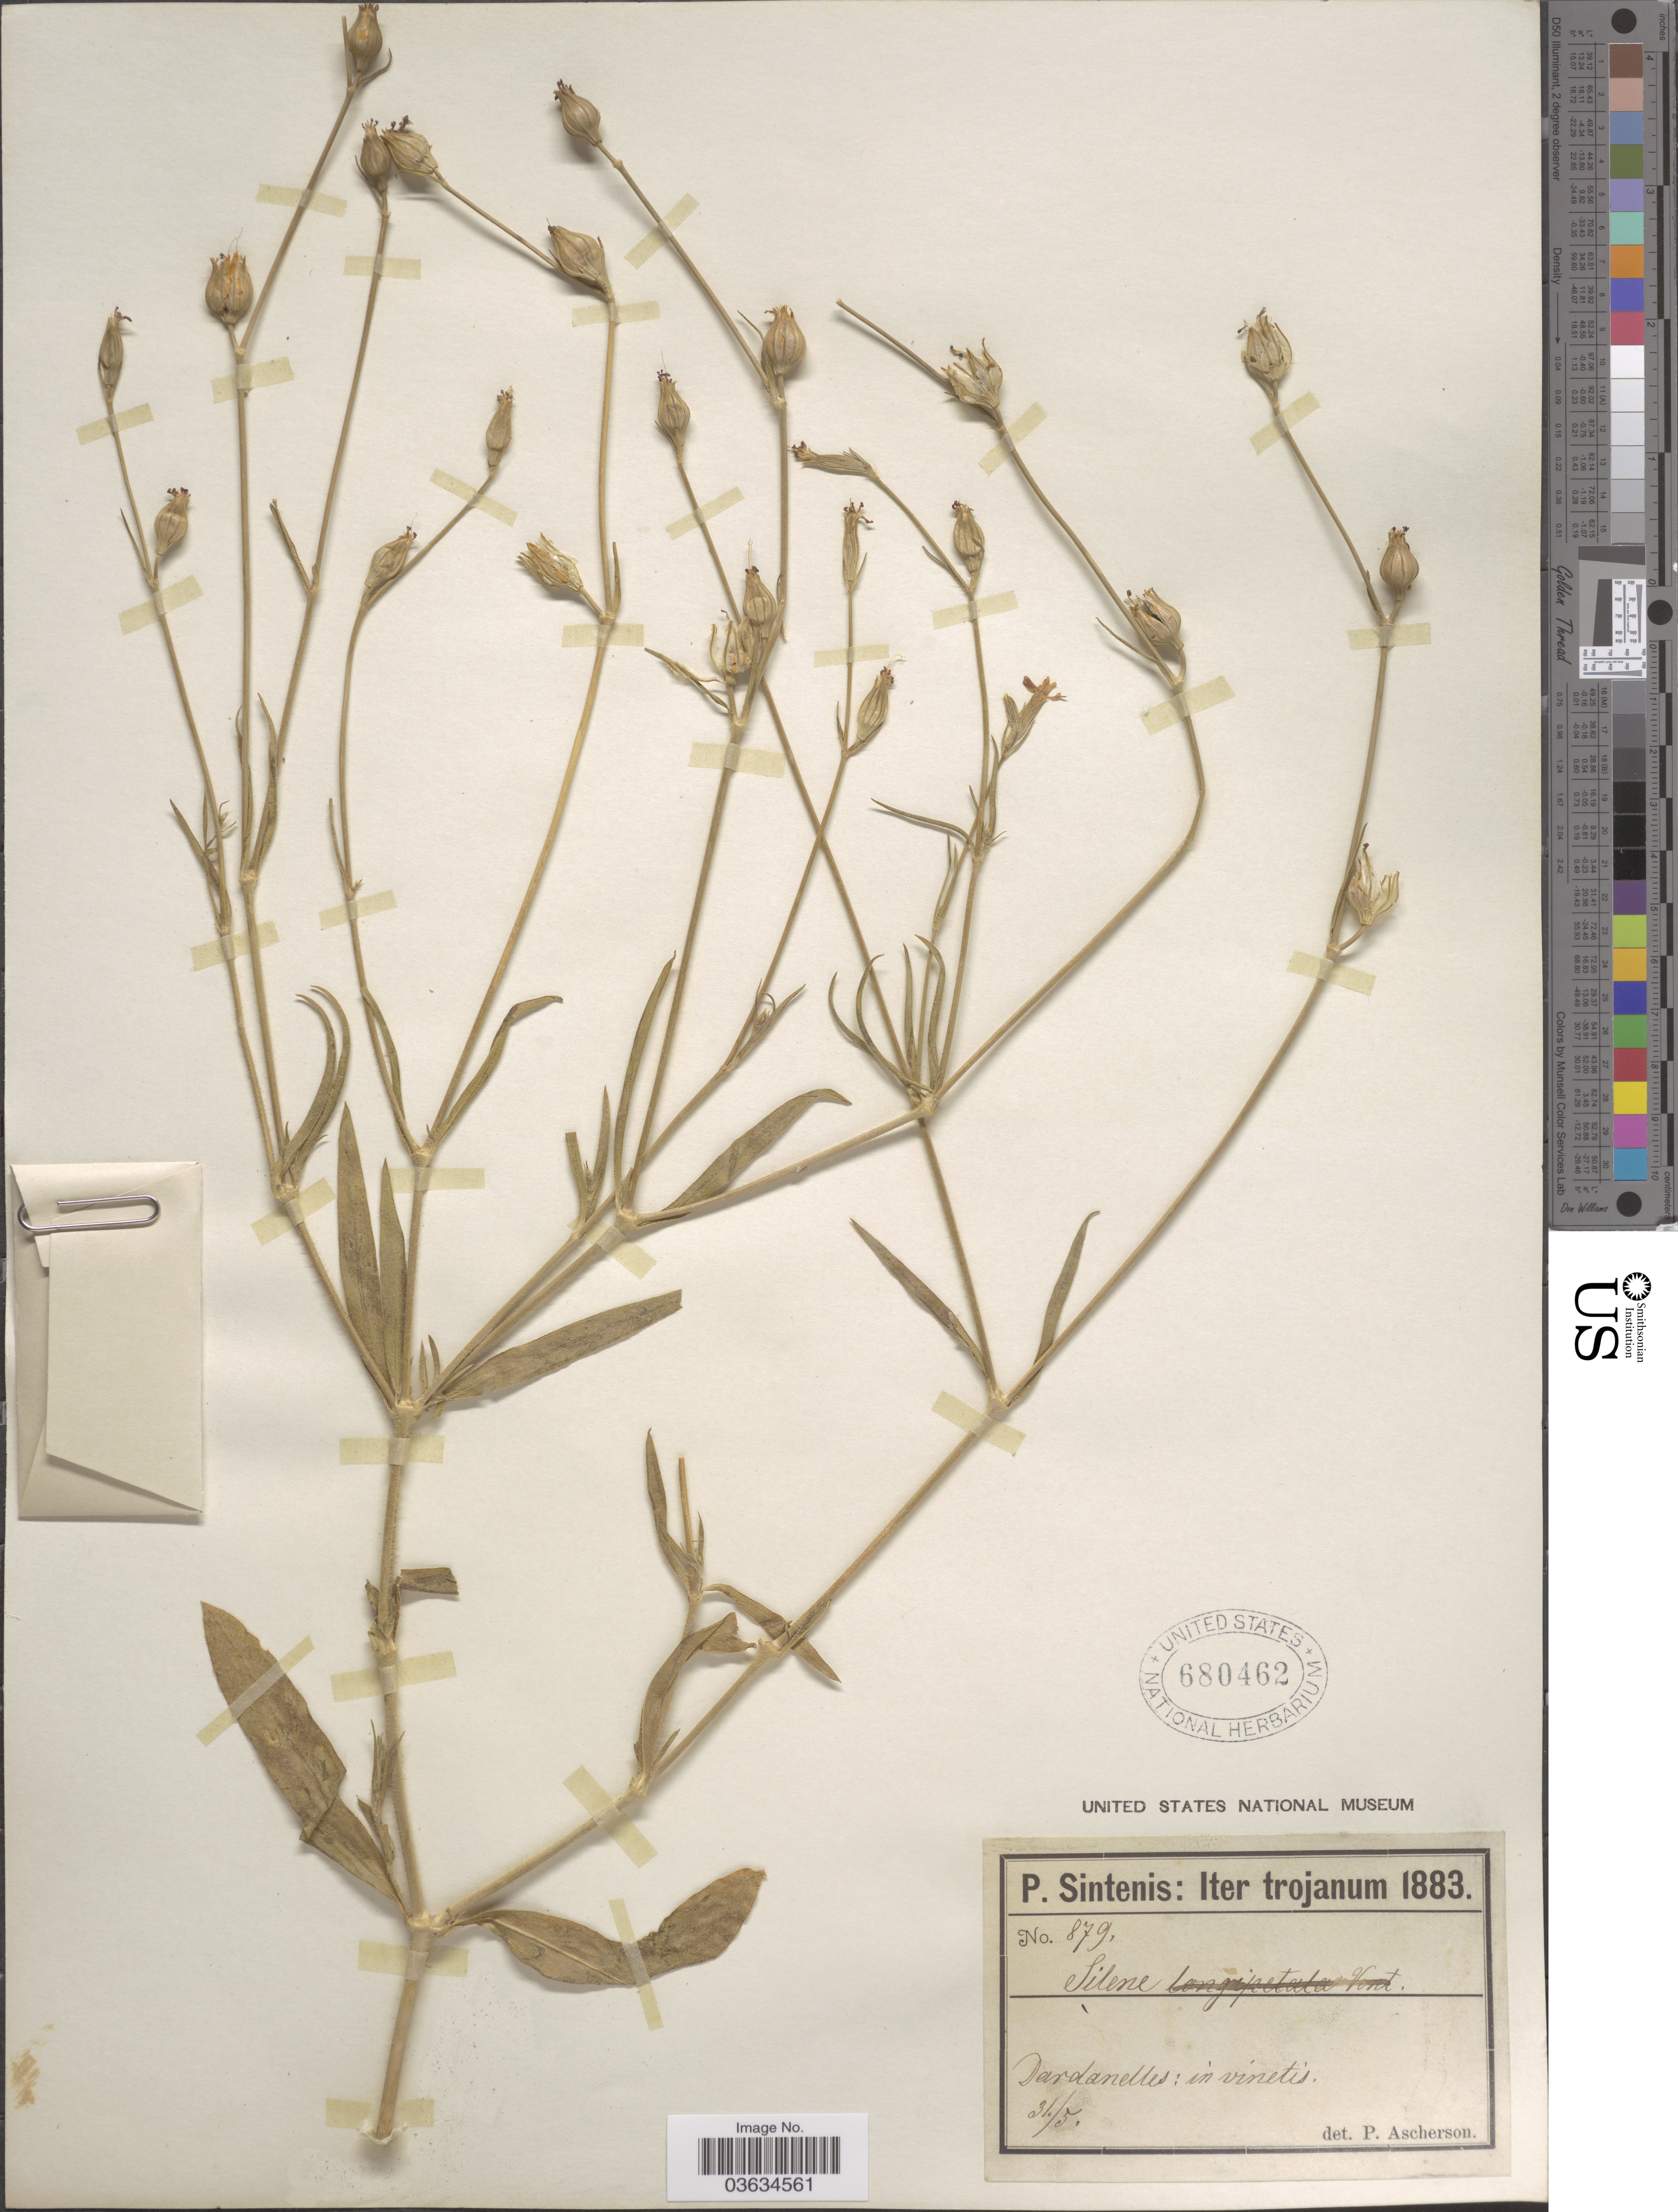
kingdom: Plantae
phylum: Tracheophyta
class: Magnoliopsida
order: Caryophyllales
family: Caryophyllaceae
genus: Silene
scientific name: Silene sp.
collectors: P. Sintenis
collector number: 879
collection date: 1883-05-31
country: Turkey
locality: Trojanum. Dardanelles: in vinetis.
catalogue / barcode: US 680462